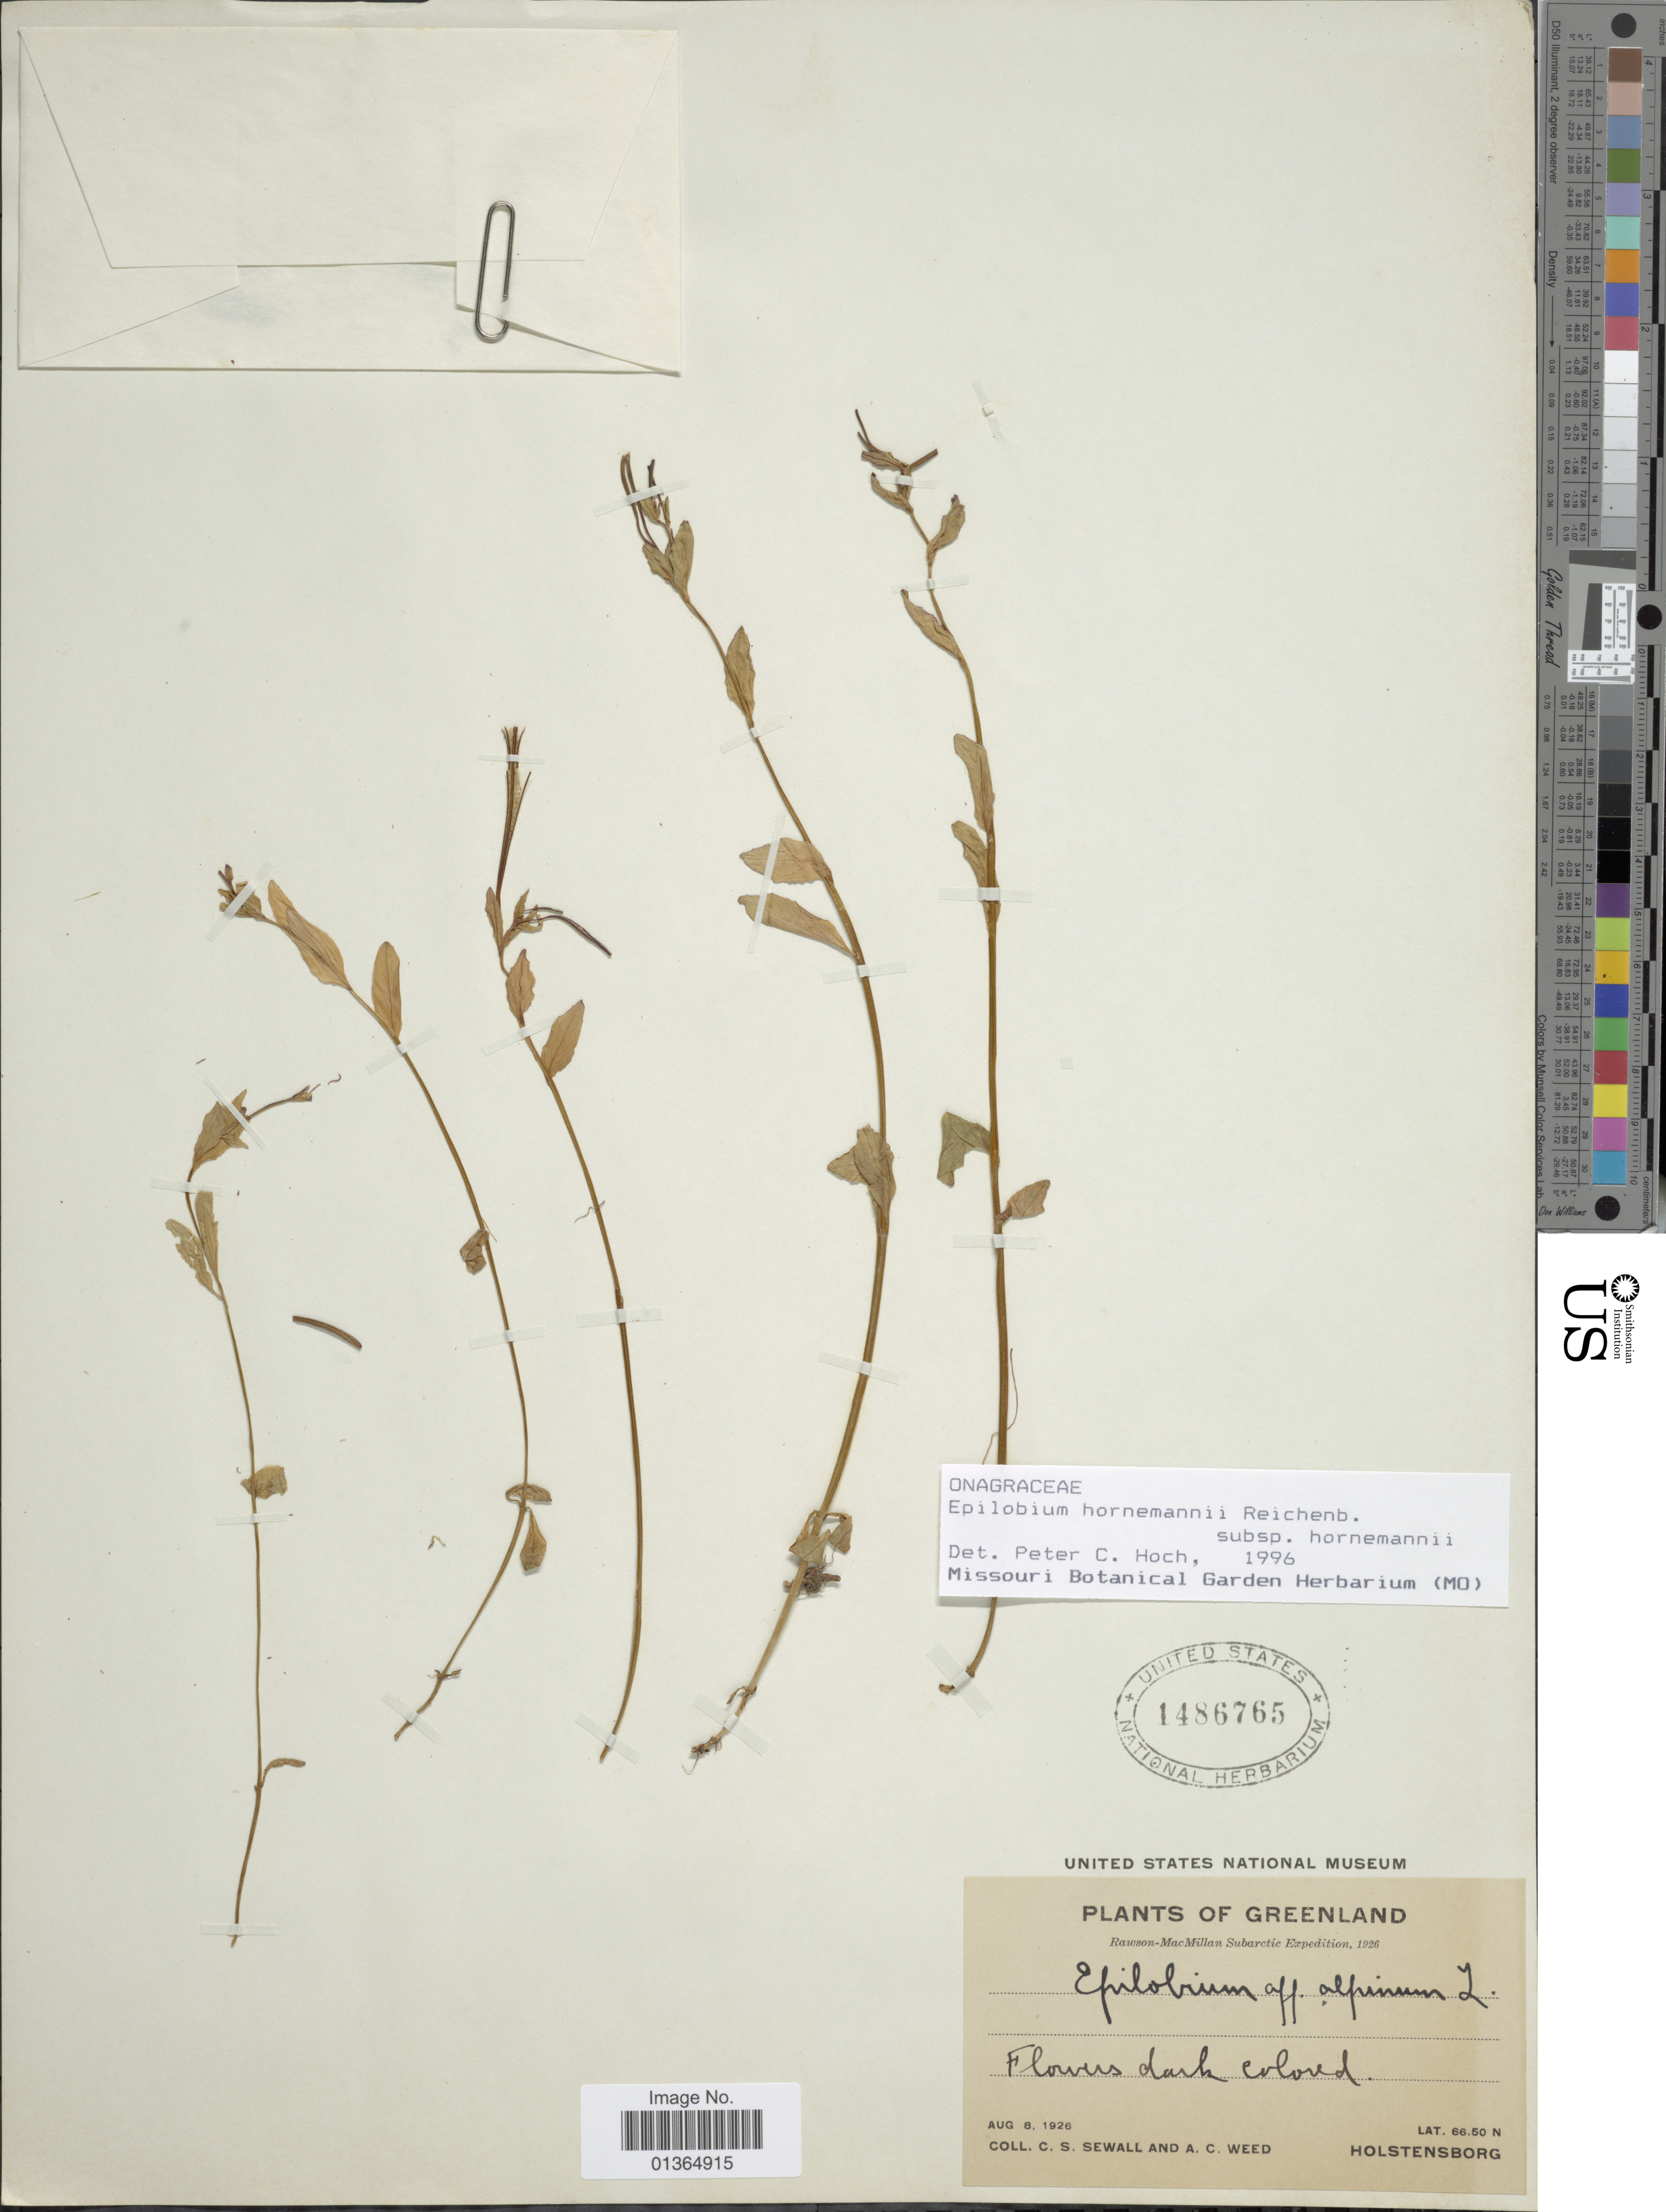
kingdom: Plantae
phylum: Tracheophyta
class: Magnoliopsida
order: Myrtales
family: Onagraceae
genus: Epilobium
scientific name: Epilobium hornemannii subsp. hornemannii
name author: Rchb.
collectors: C. Sewall & A. Weed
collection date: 1926-08-08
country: Greenland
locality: Holstensborg.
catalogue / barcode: US 1486765